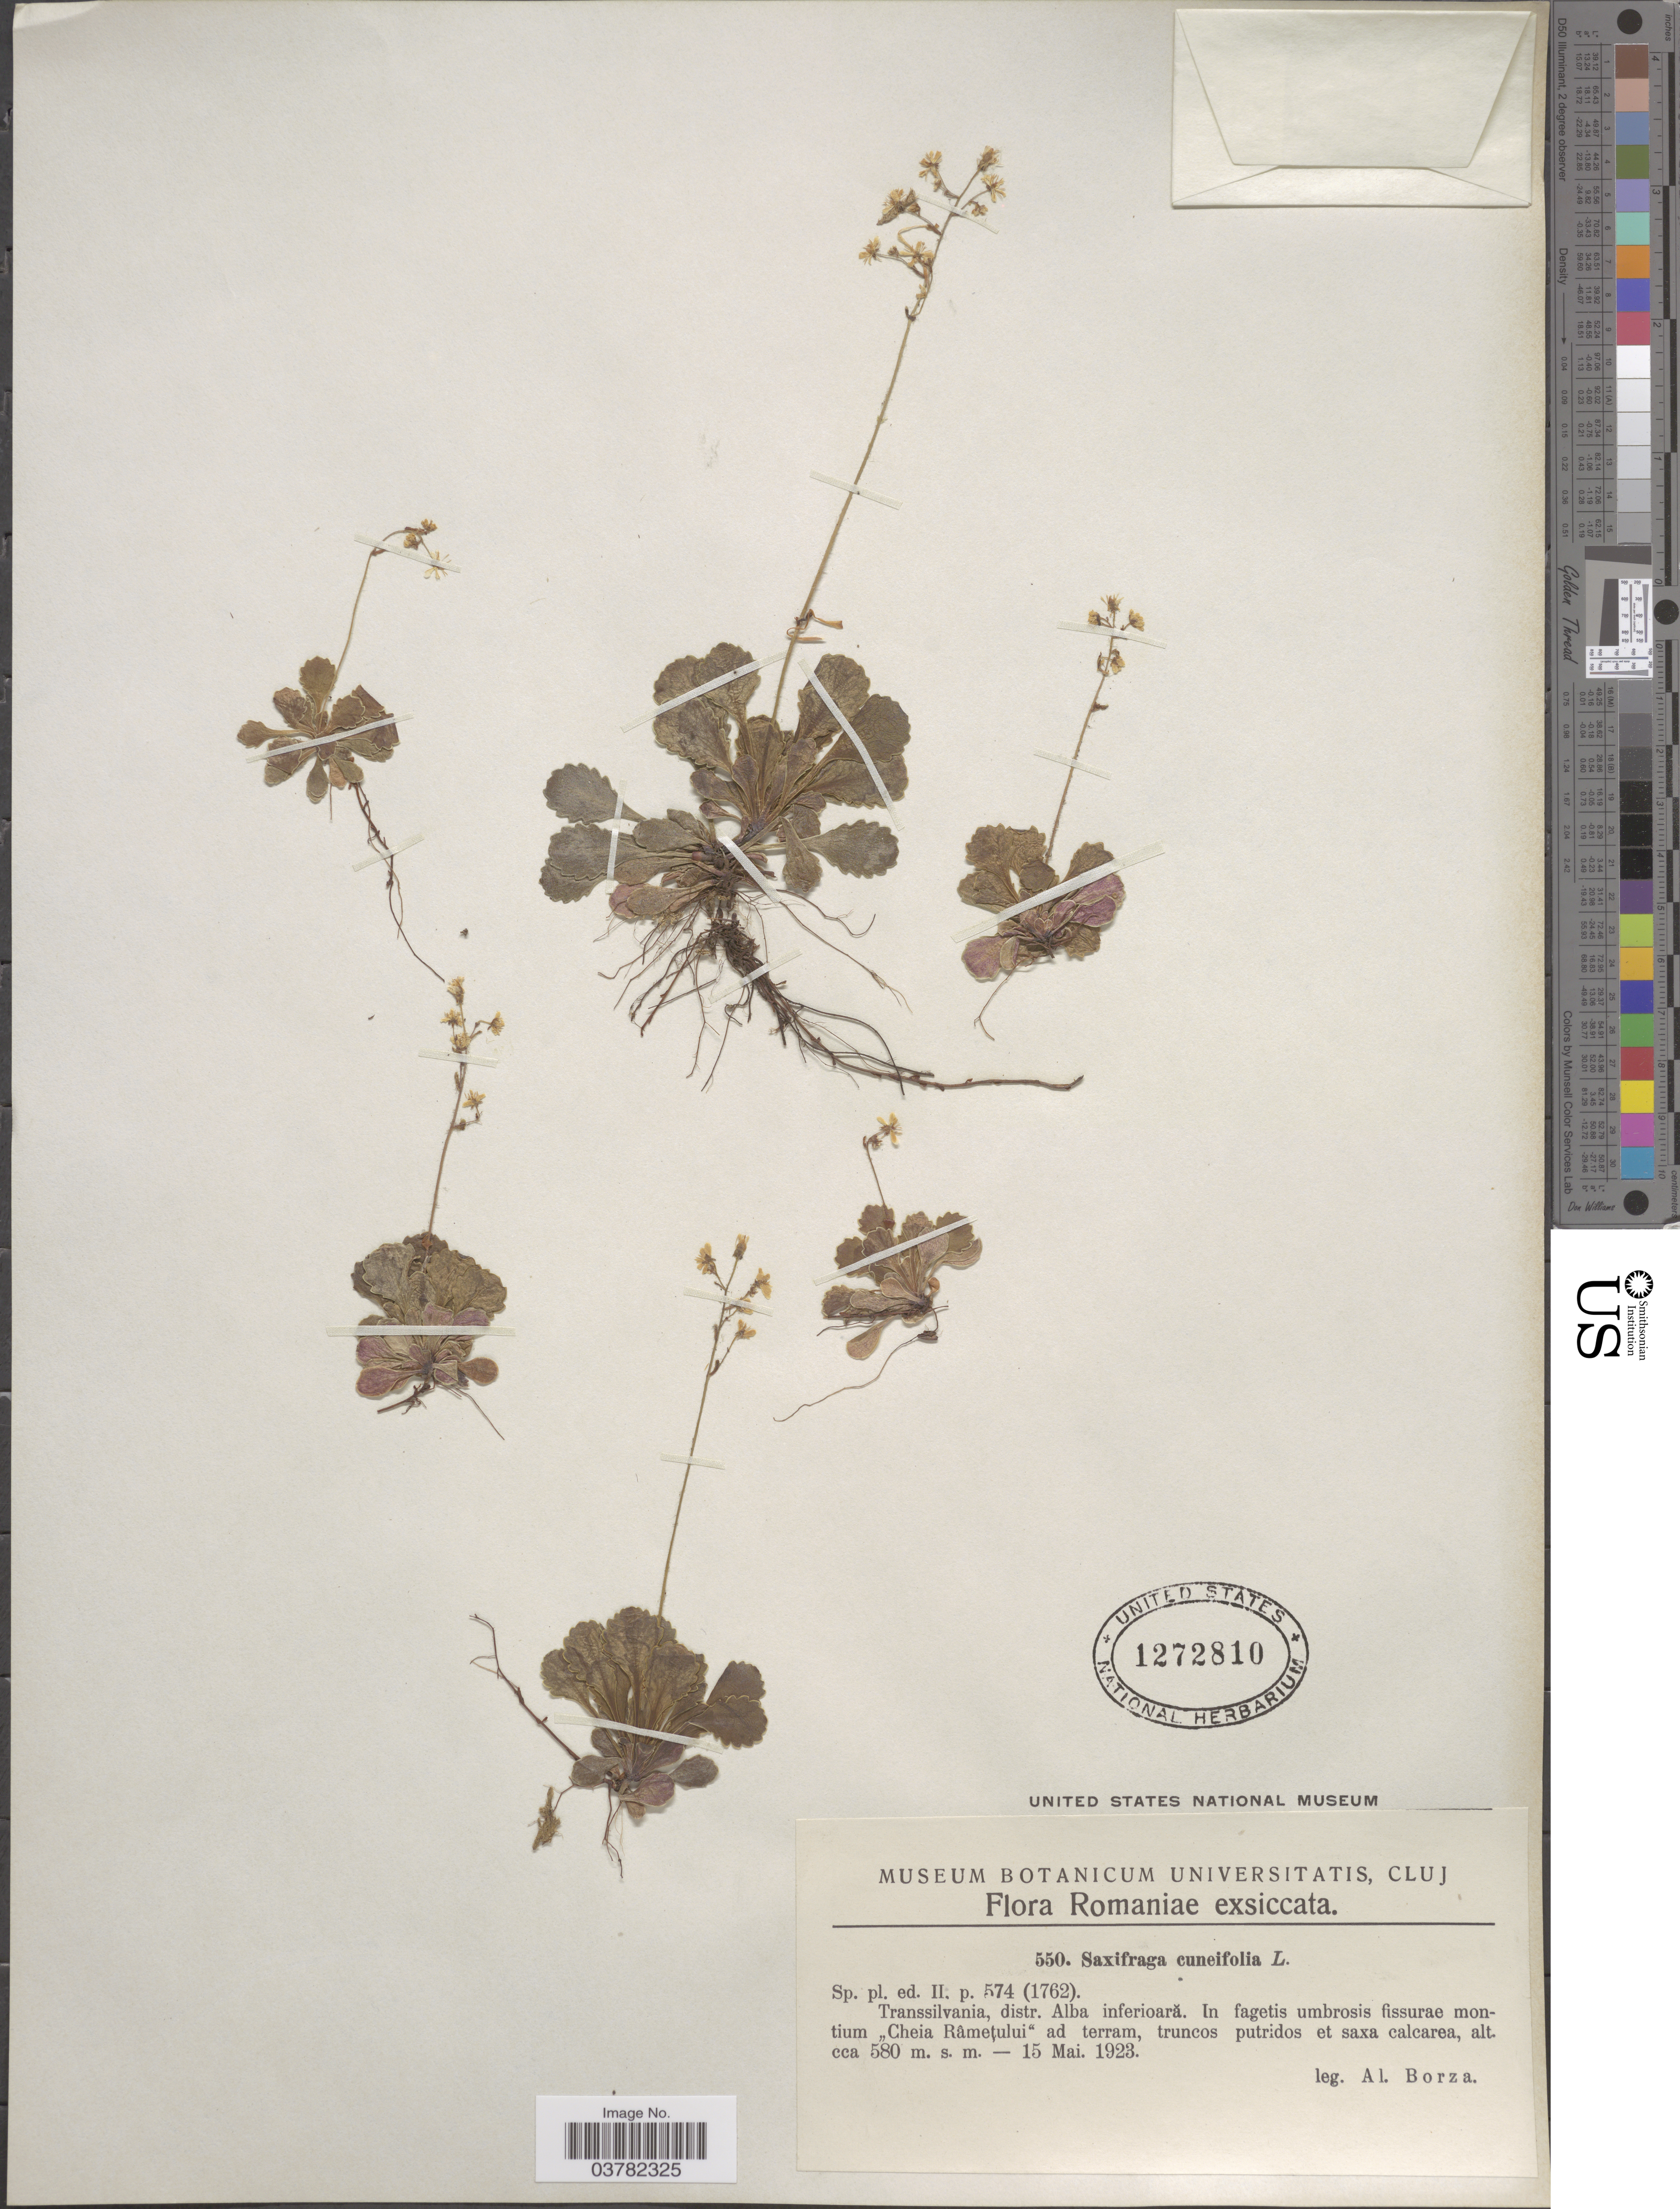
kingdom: Plantae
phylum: Tracheophyta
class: Magnoliopsida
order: Saxifragales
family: Saxifragaceae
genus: Saxifraga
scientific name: Saxifraga cuneifolia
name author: L.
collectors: A. Borza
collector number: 550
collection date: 1923-05-15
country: Romania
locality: Transsilvania, distr. Alba inferioră. In fagetis umbrosis fissurae montium "Cheia Râmeţului" ad terram, truncos putridos et saxa calcarea.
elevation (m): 580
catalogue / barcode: US 1272810